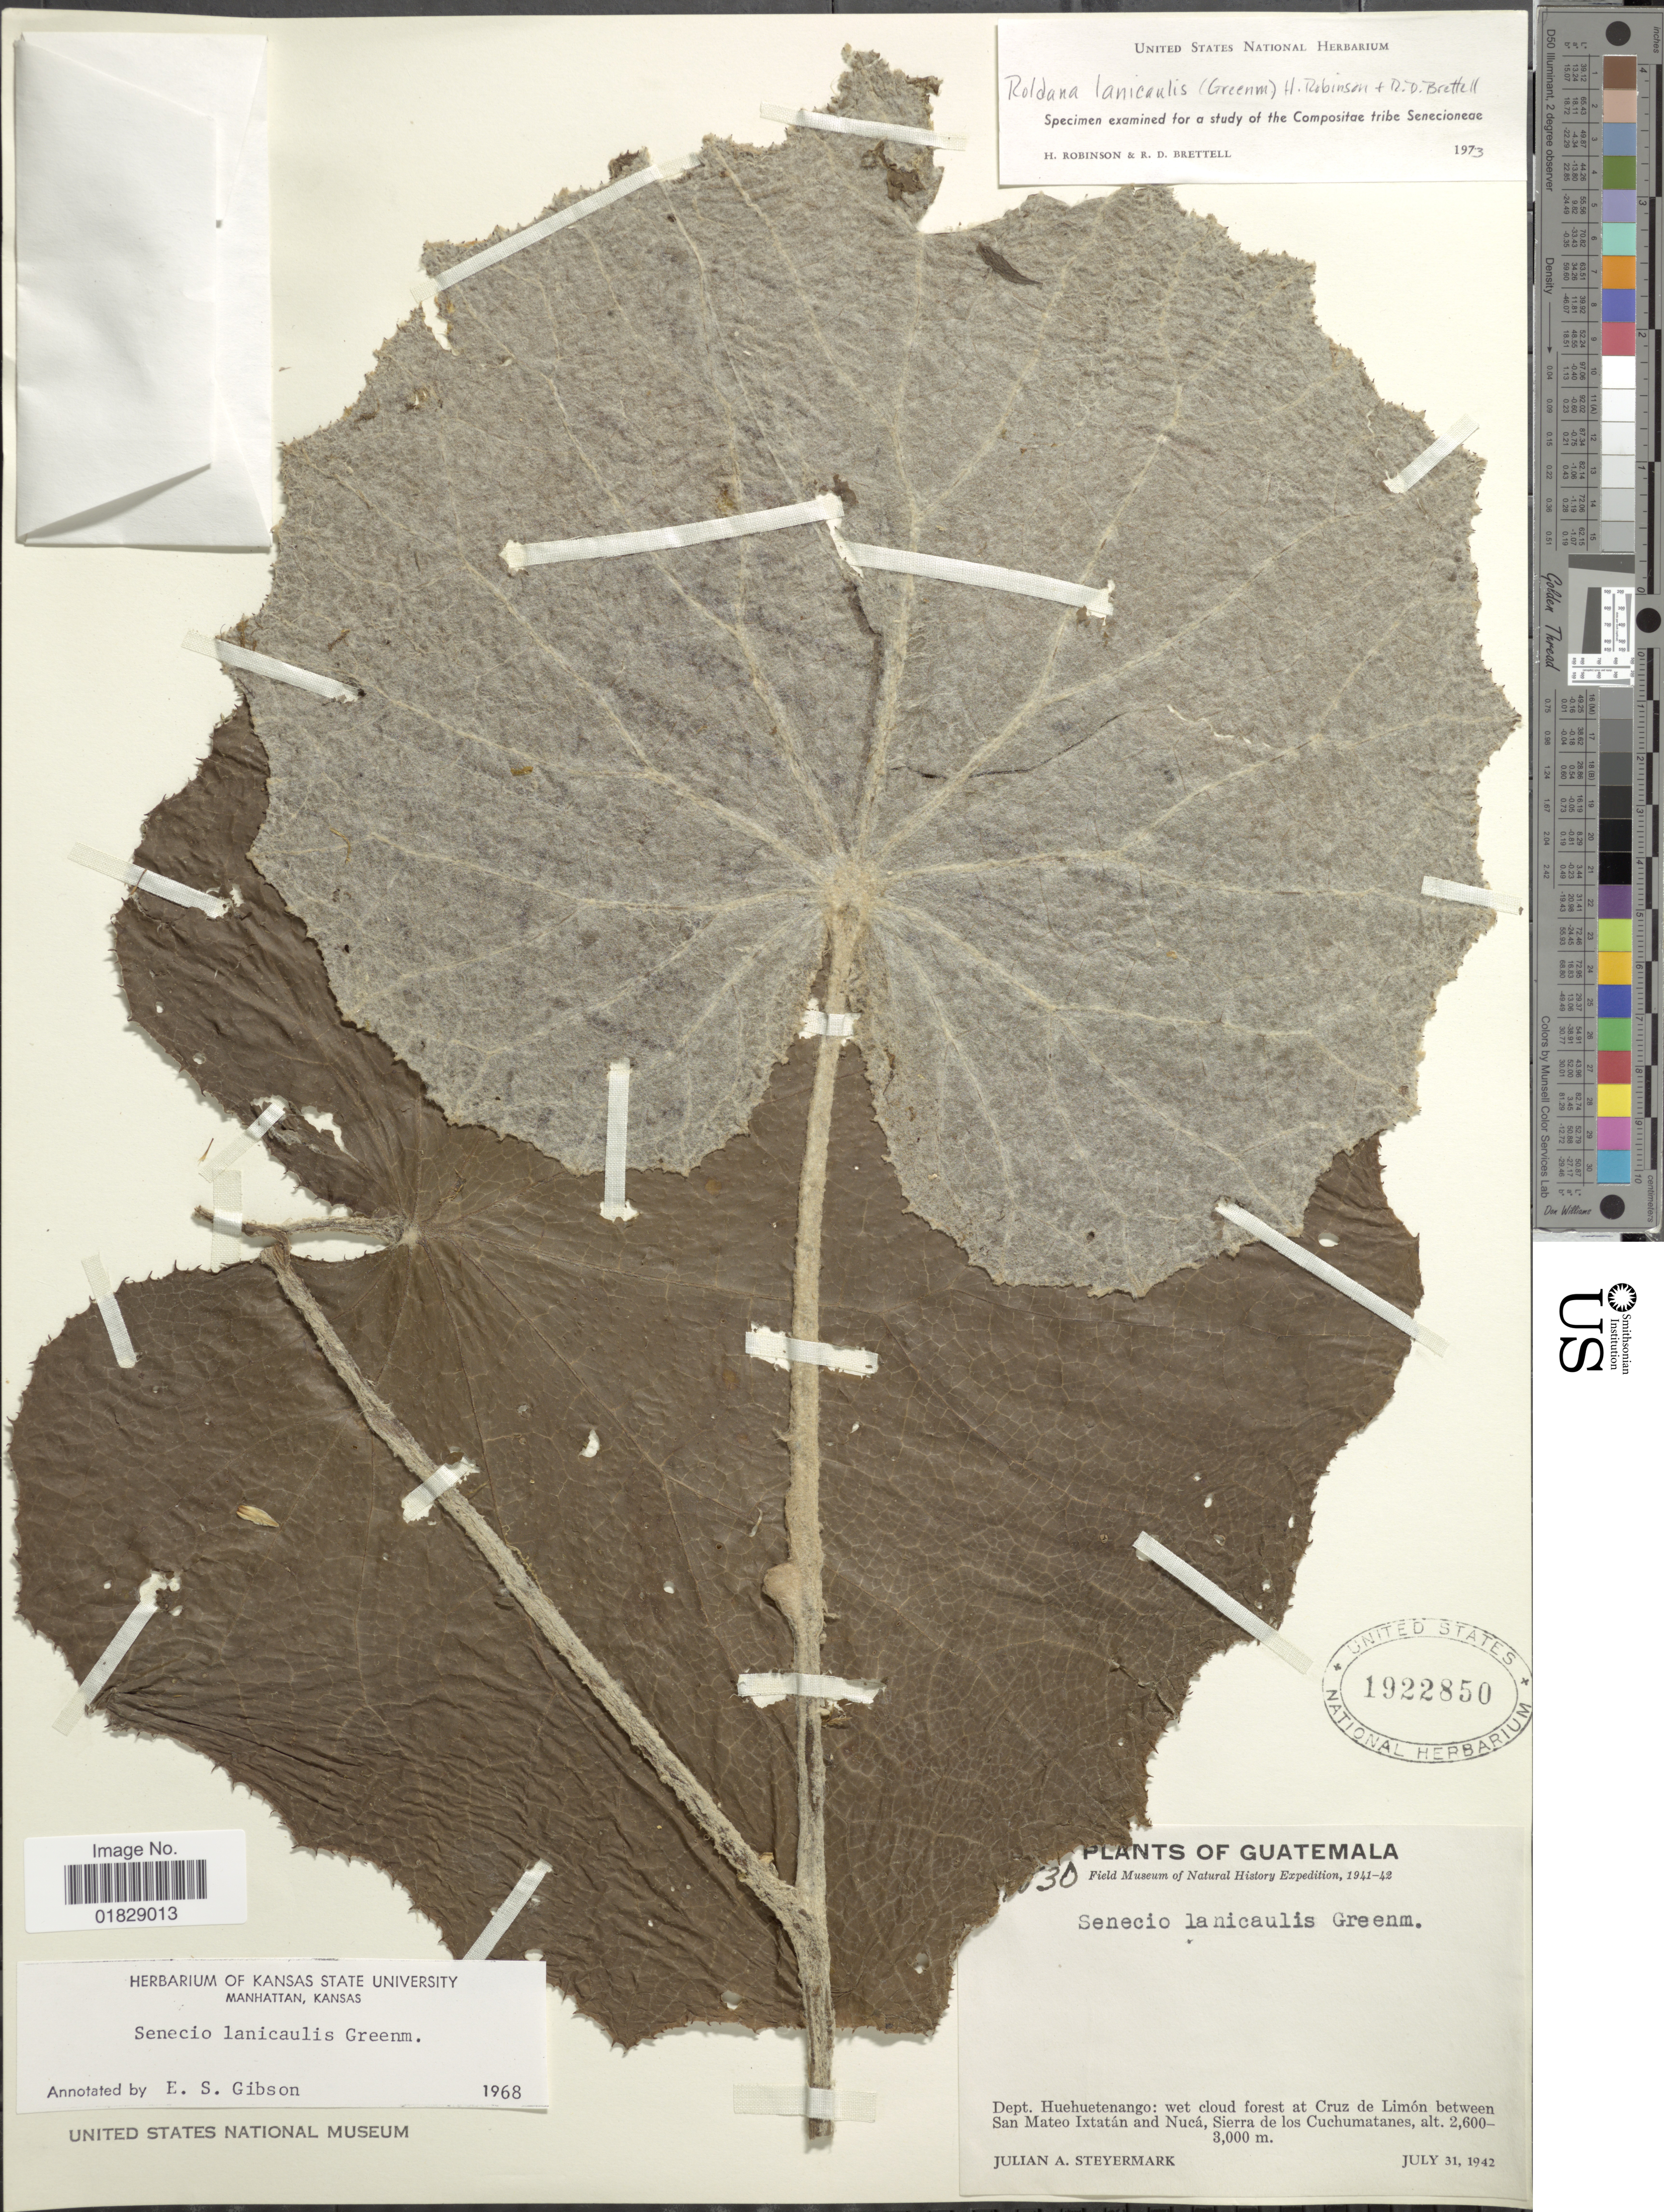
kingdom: Plantae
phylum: Tracheophyta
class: Magnoliopsida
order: Asterales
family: Asteraceae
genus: Roldana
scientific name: Roldana lanicaulis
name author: (Greenm.) H. Rob. & Brettell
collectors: J. Steyermark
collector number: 30*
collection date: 1942-07-31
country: Guatemala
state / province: Huehuetenango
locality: Dept. Huehuetenango: wet cloud forest at Cruz de Limón between San Mateo Ixtatán and Nucá, Sierra de los Cuchumatanes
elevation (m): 2600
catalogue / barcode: US 1922850